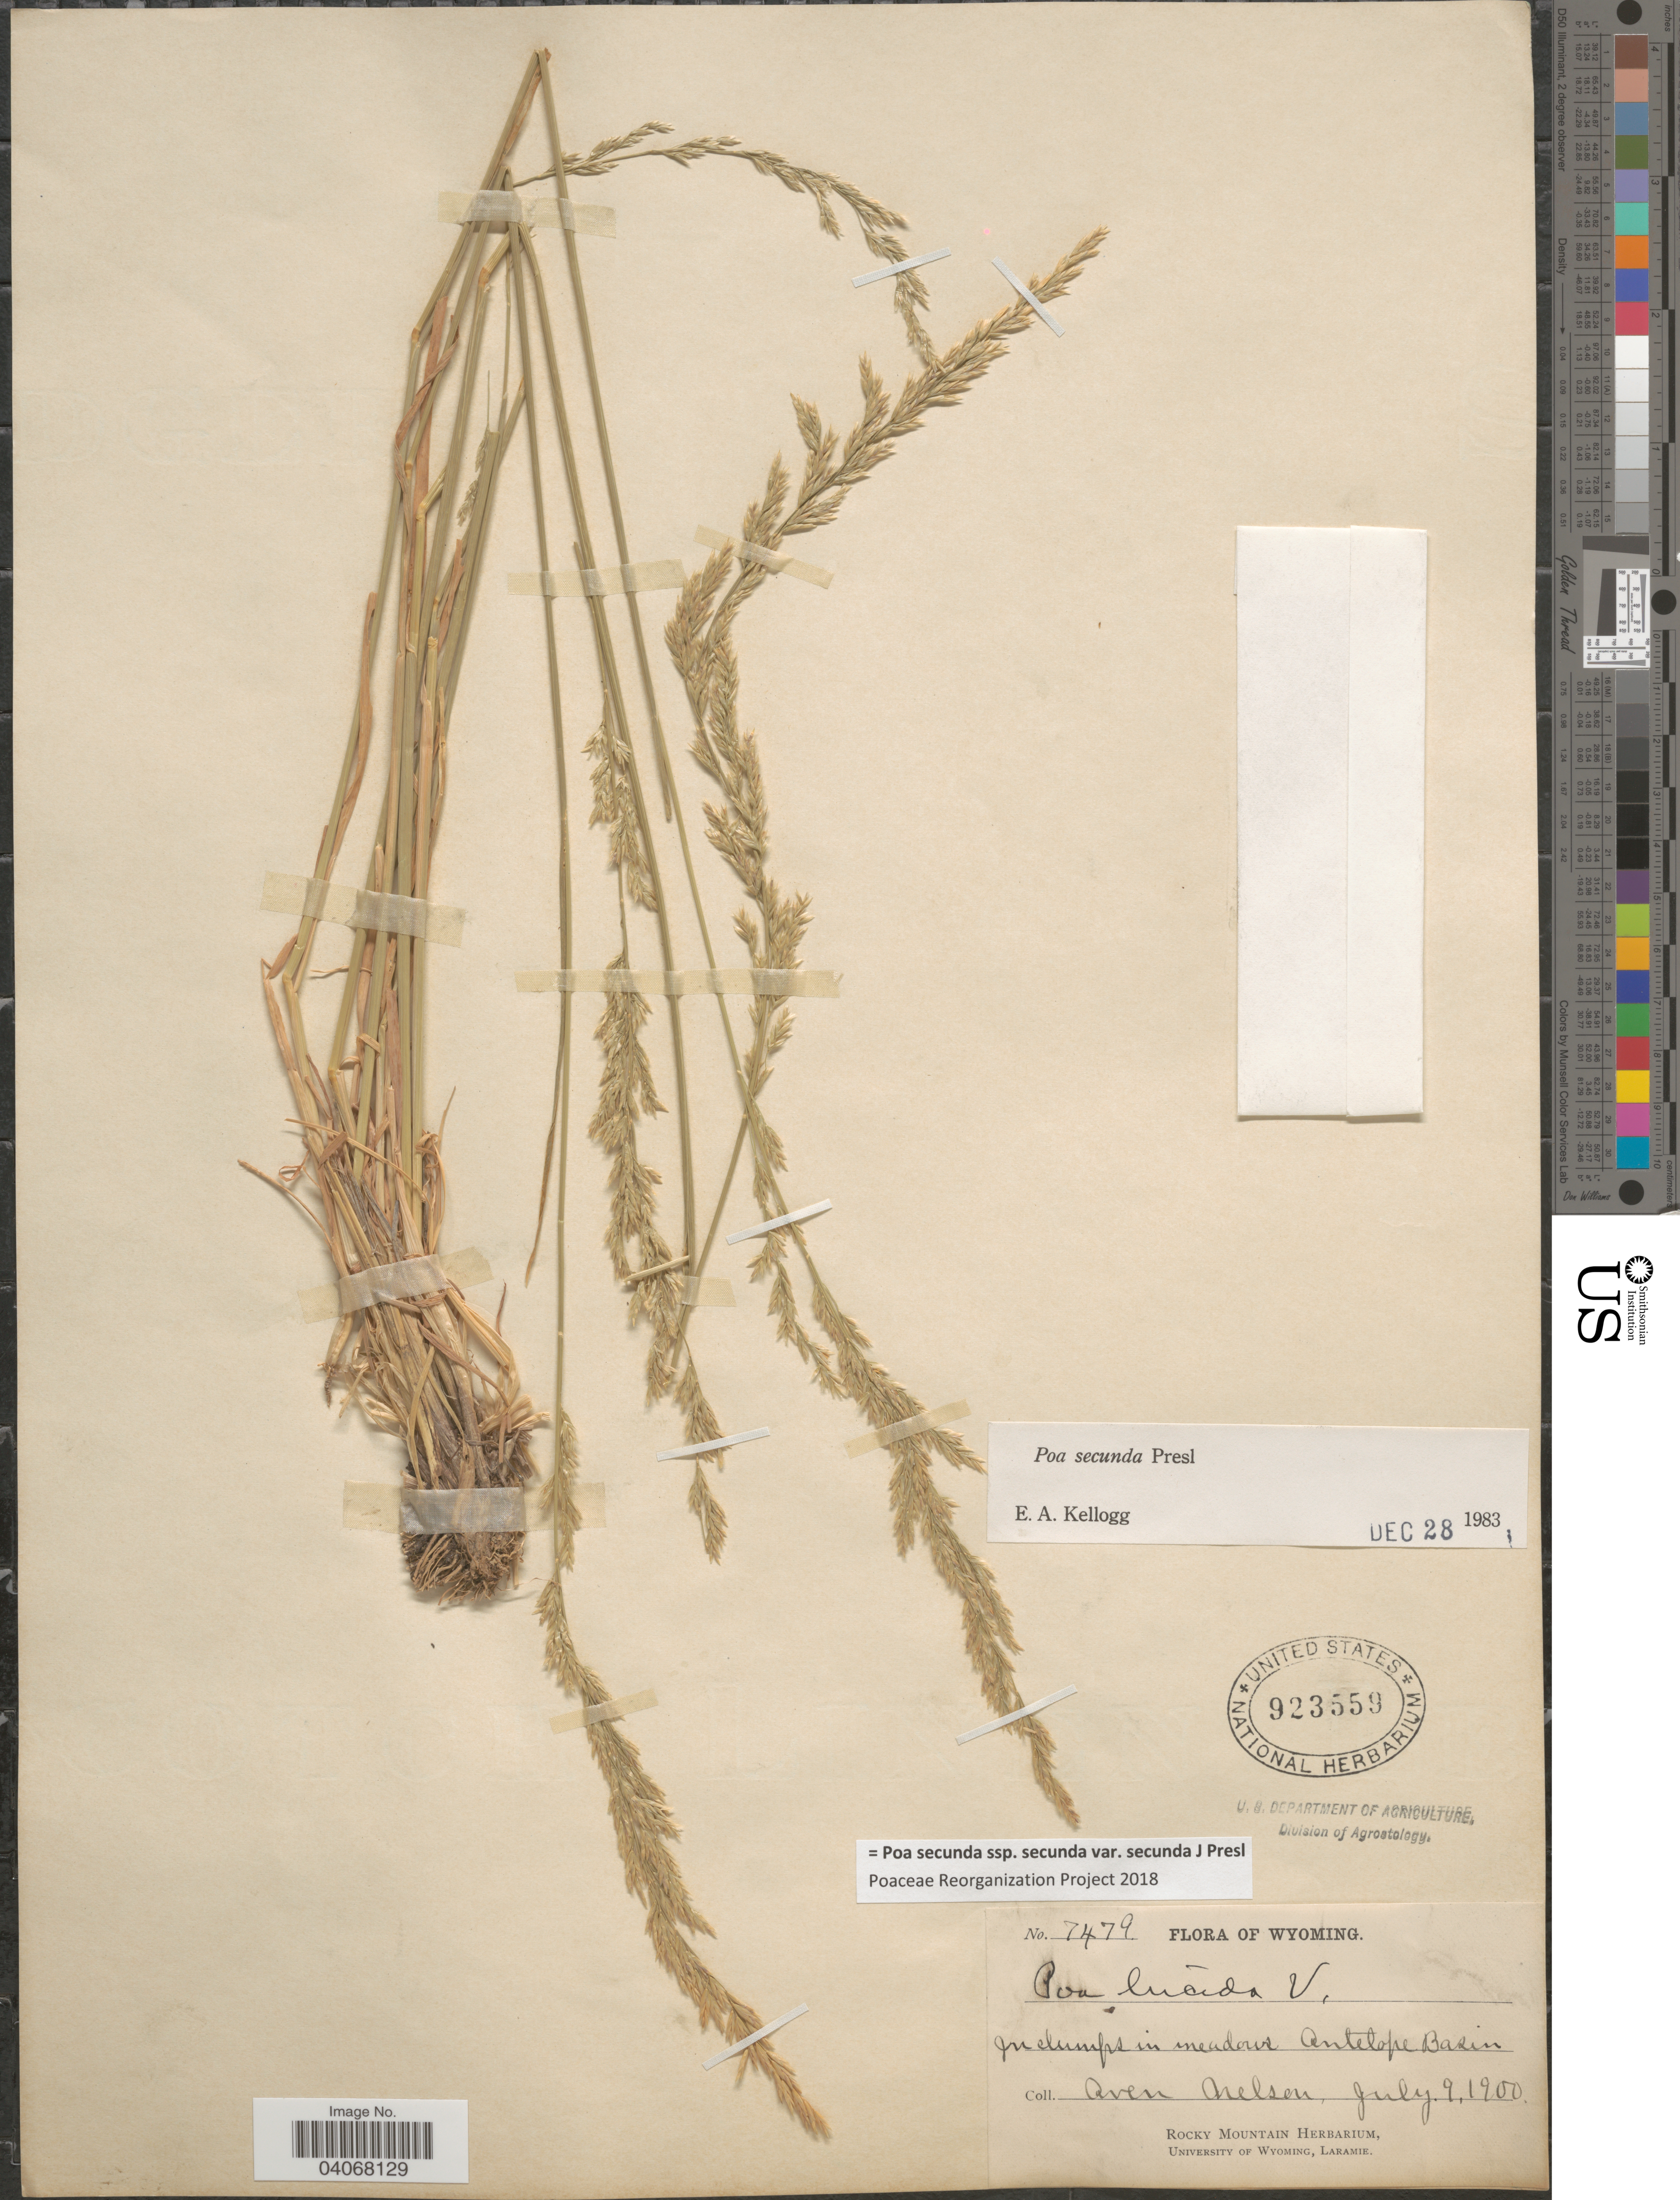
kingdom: Plantae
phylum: Tracheophyta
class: Liliopsida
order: Poales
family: Poaceae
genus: Poa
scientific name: Poa secunda subsp. secunda var. secunda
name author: J. Presl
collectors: A. Nelson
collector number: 7479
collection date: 1900-07-09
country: United States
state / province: Wyoming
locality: In clumps in meadows Antelope Basin.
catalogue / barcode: US 923559